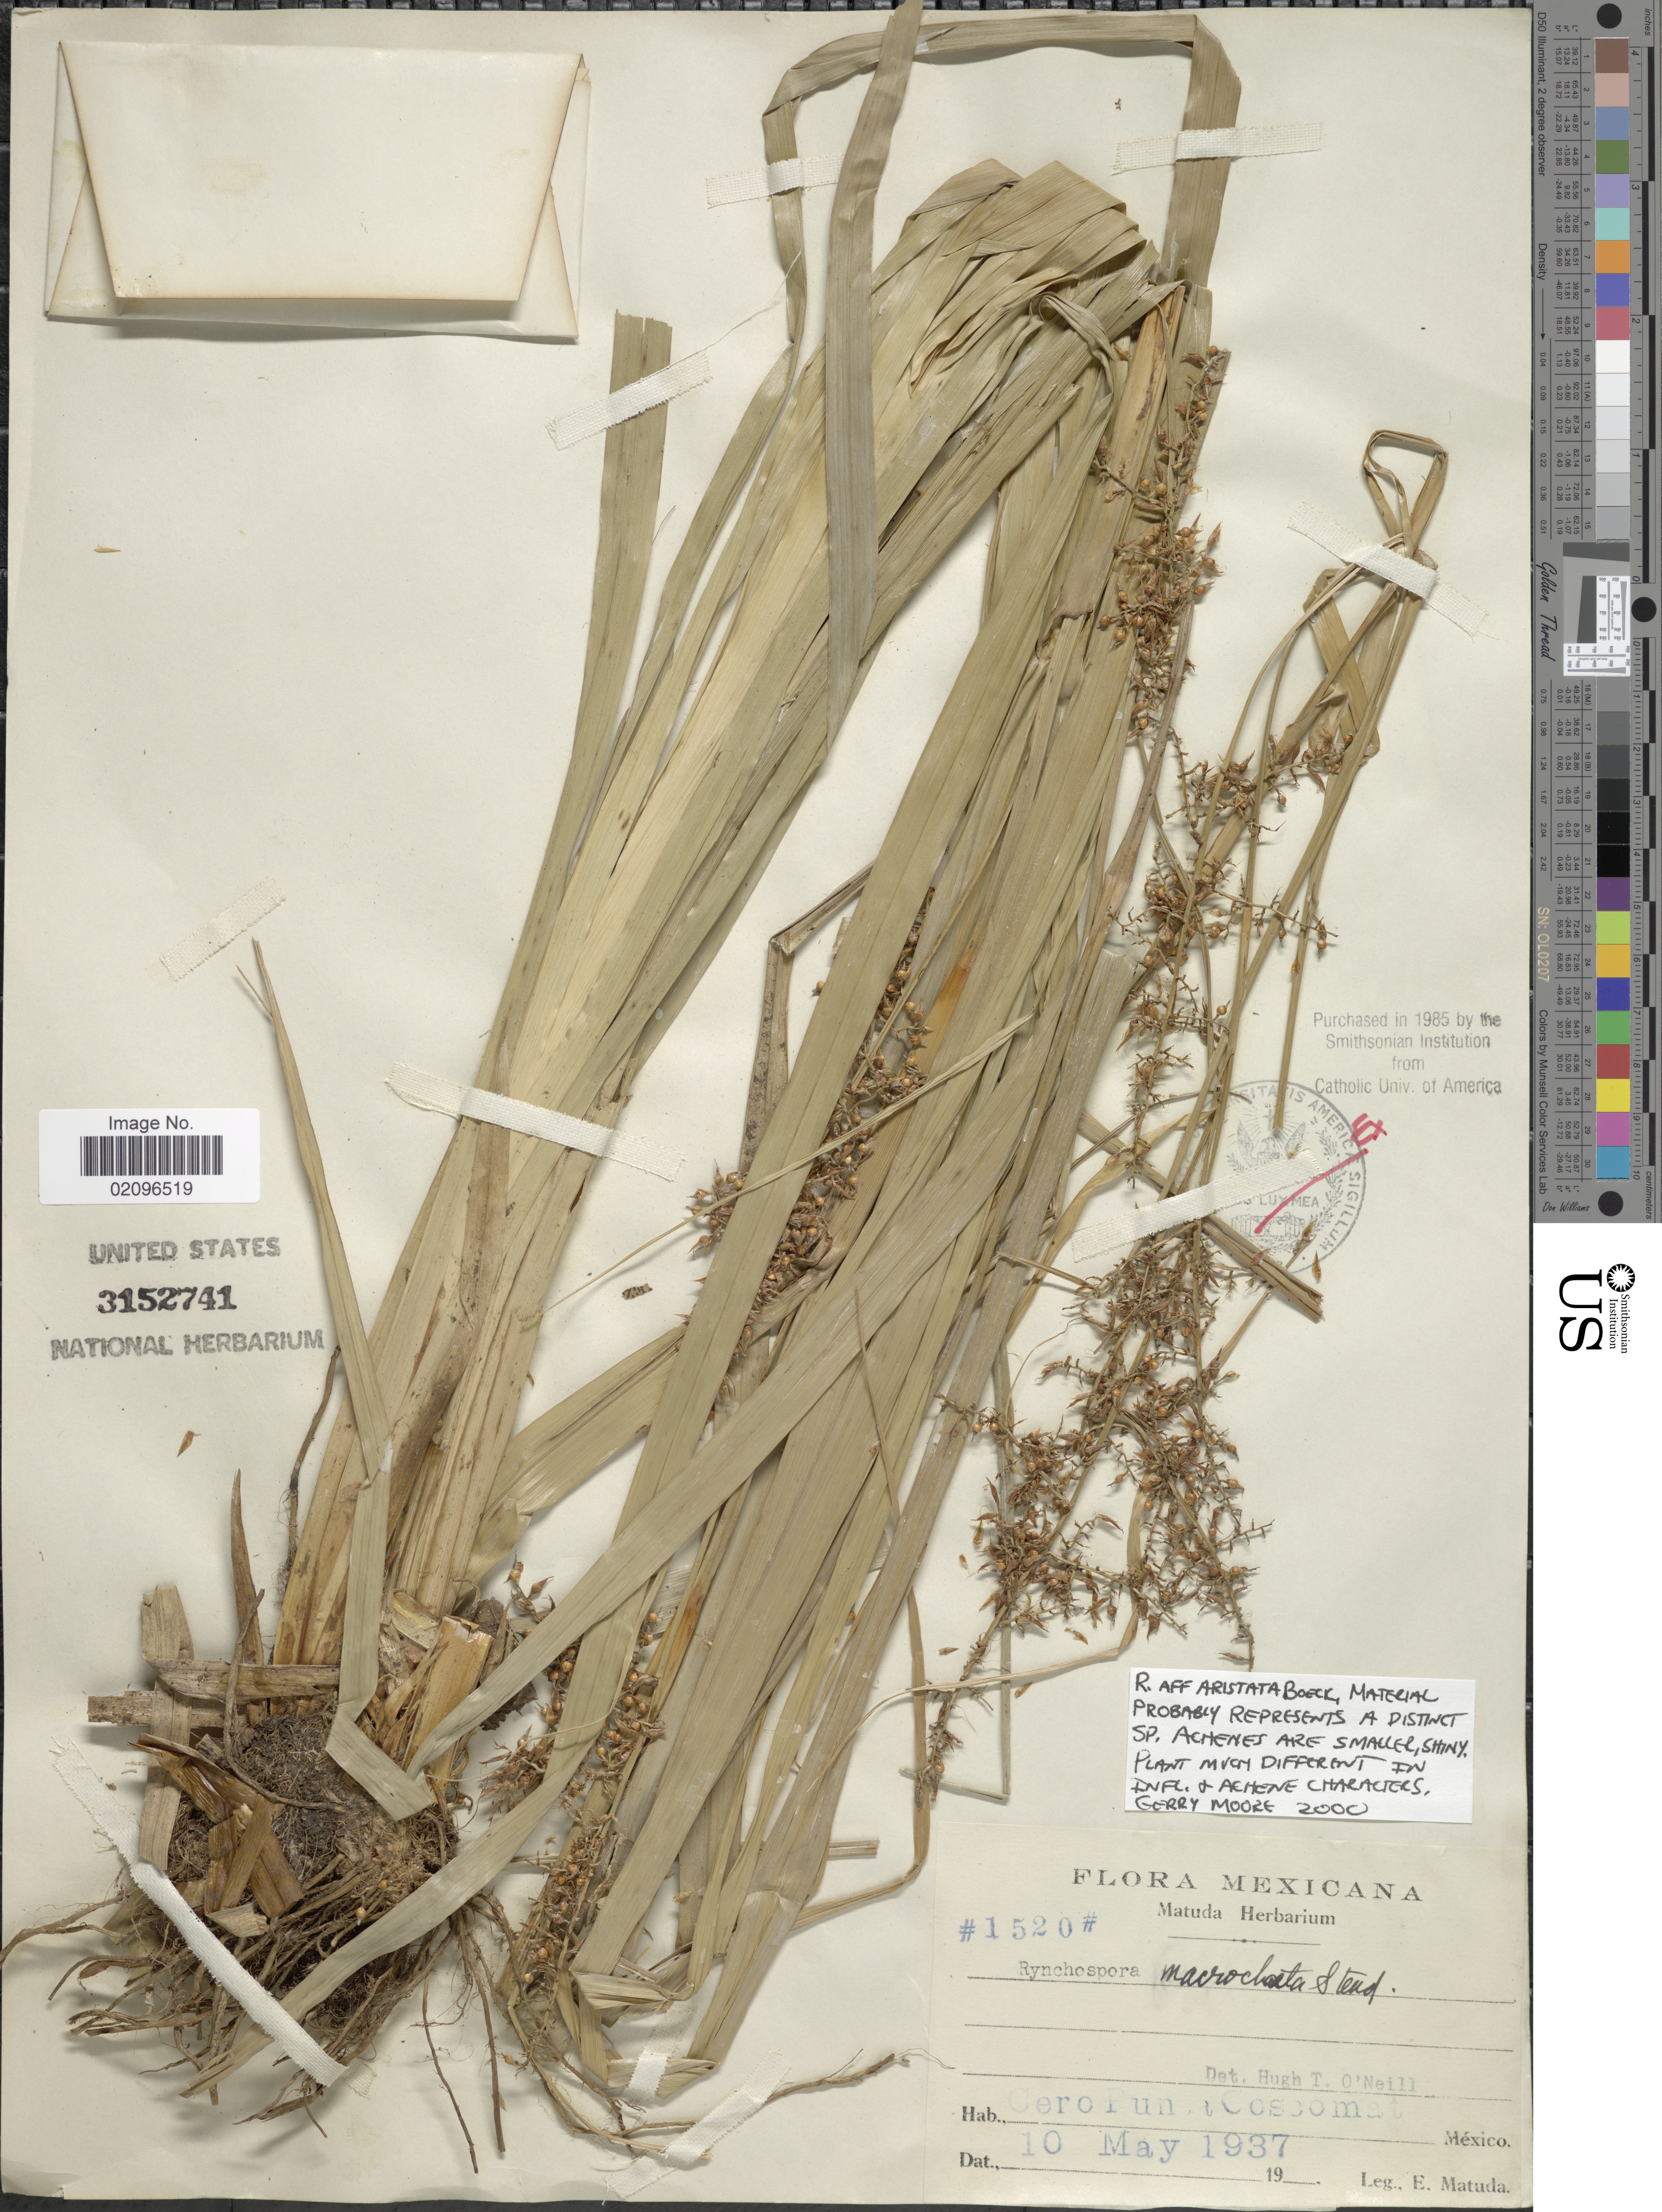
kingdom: Plantae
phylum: Tracheophyta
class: Liliopsida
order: Poales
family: Cyperaceae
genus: Rhynchospora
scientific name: Rhynchospora sp.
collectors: E. Matuda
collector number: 1520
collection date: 1937-05-10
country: Mexico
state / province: México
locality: Cero Punta Coscomate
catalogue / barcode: US 3152741